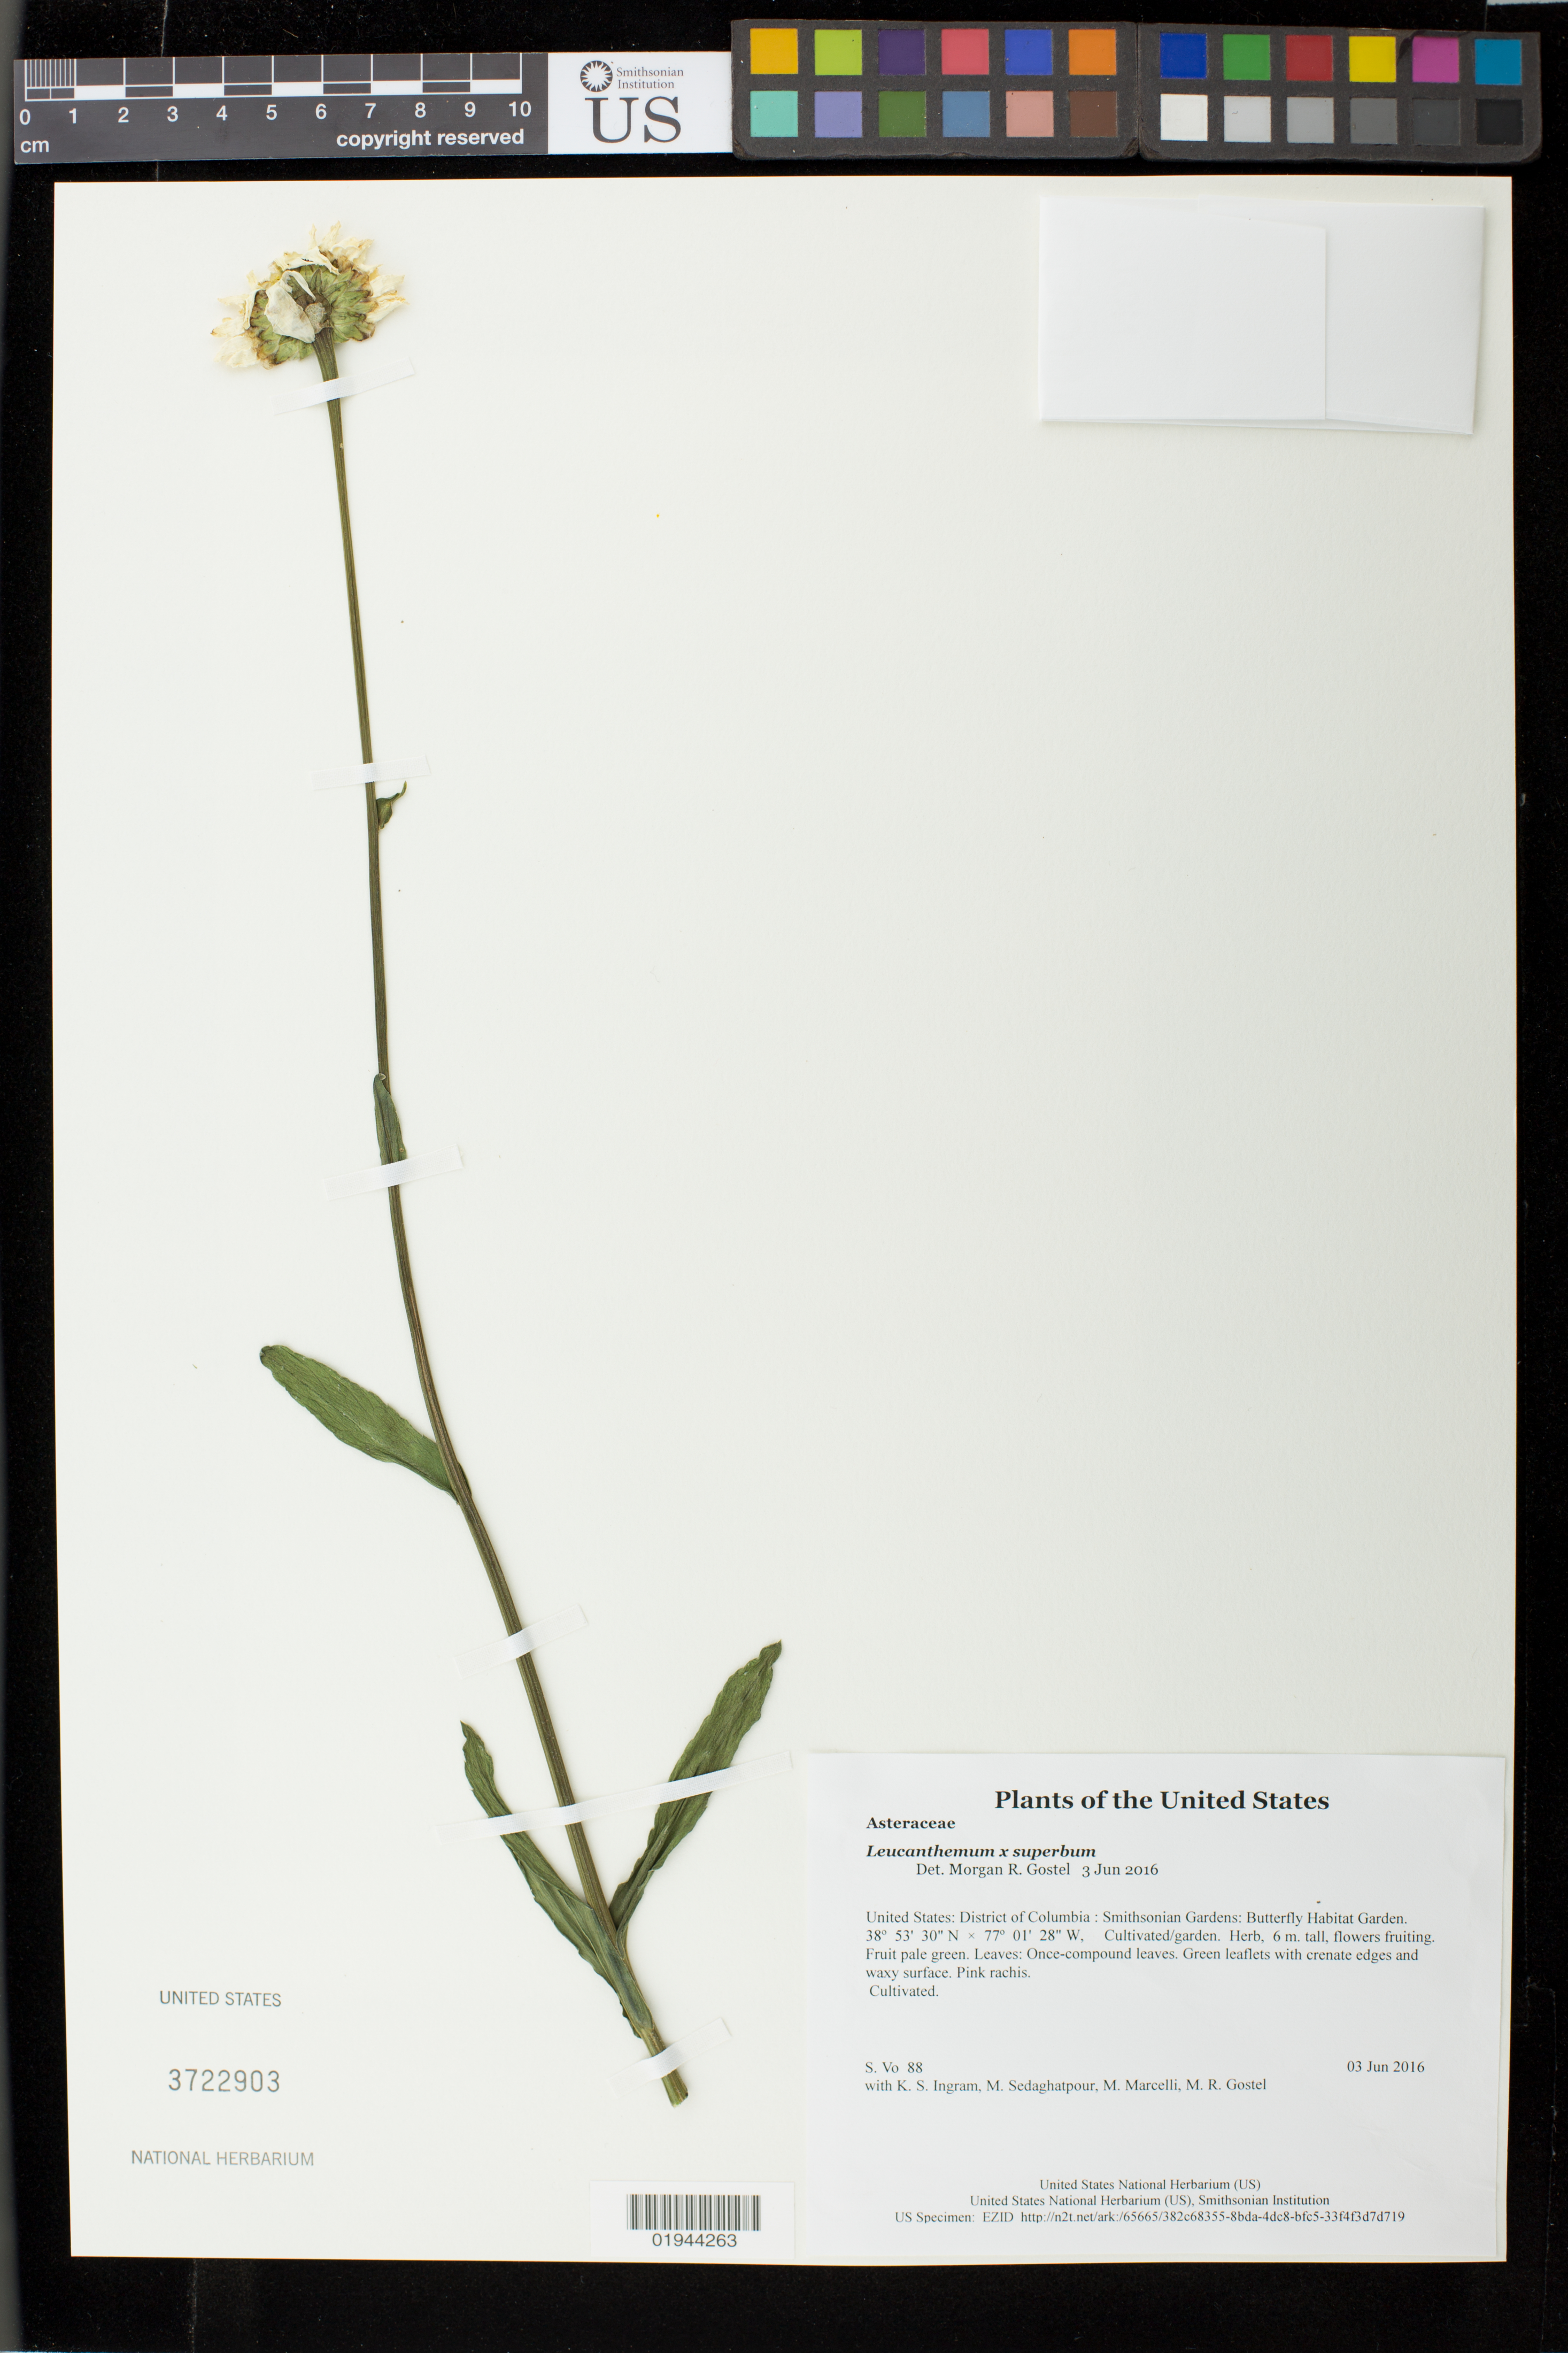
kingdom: Plantae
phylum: Tracheophyta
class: Magnoliopsida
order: Asterales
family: Asteraceae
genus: Leucanthemum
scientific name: Leucanthemum x superbum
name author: (Bergmans ex J.W. Ingram) D.H. Kent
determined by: Gostel, Morgan R., (BRIT), Botanical Research Institute of Texas (UNITED STATES)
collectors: S. Vo, K. S. Ingram, M. Sedaghatpour, M. Marcelli & M. R. Gostel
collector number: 88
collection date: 2016-06-03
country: United States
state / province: District of Columbia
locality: Smithsonian Gardens: Butterfly Habitat Garden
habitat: Cultivated/garden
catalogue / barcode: US 3722903